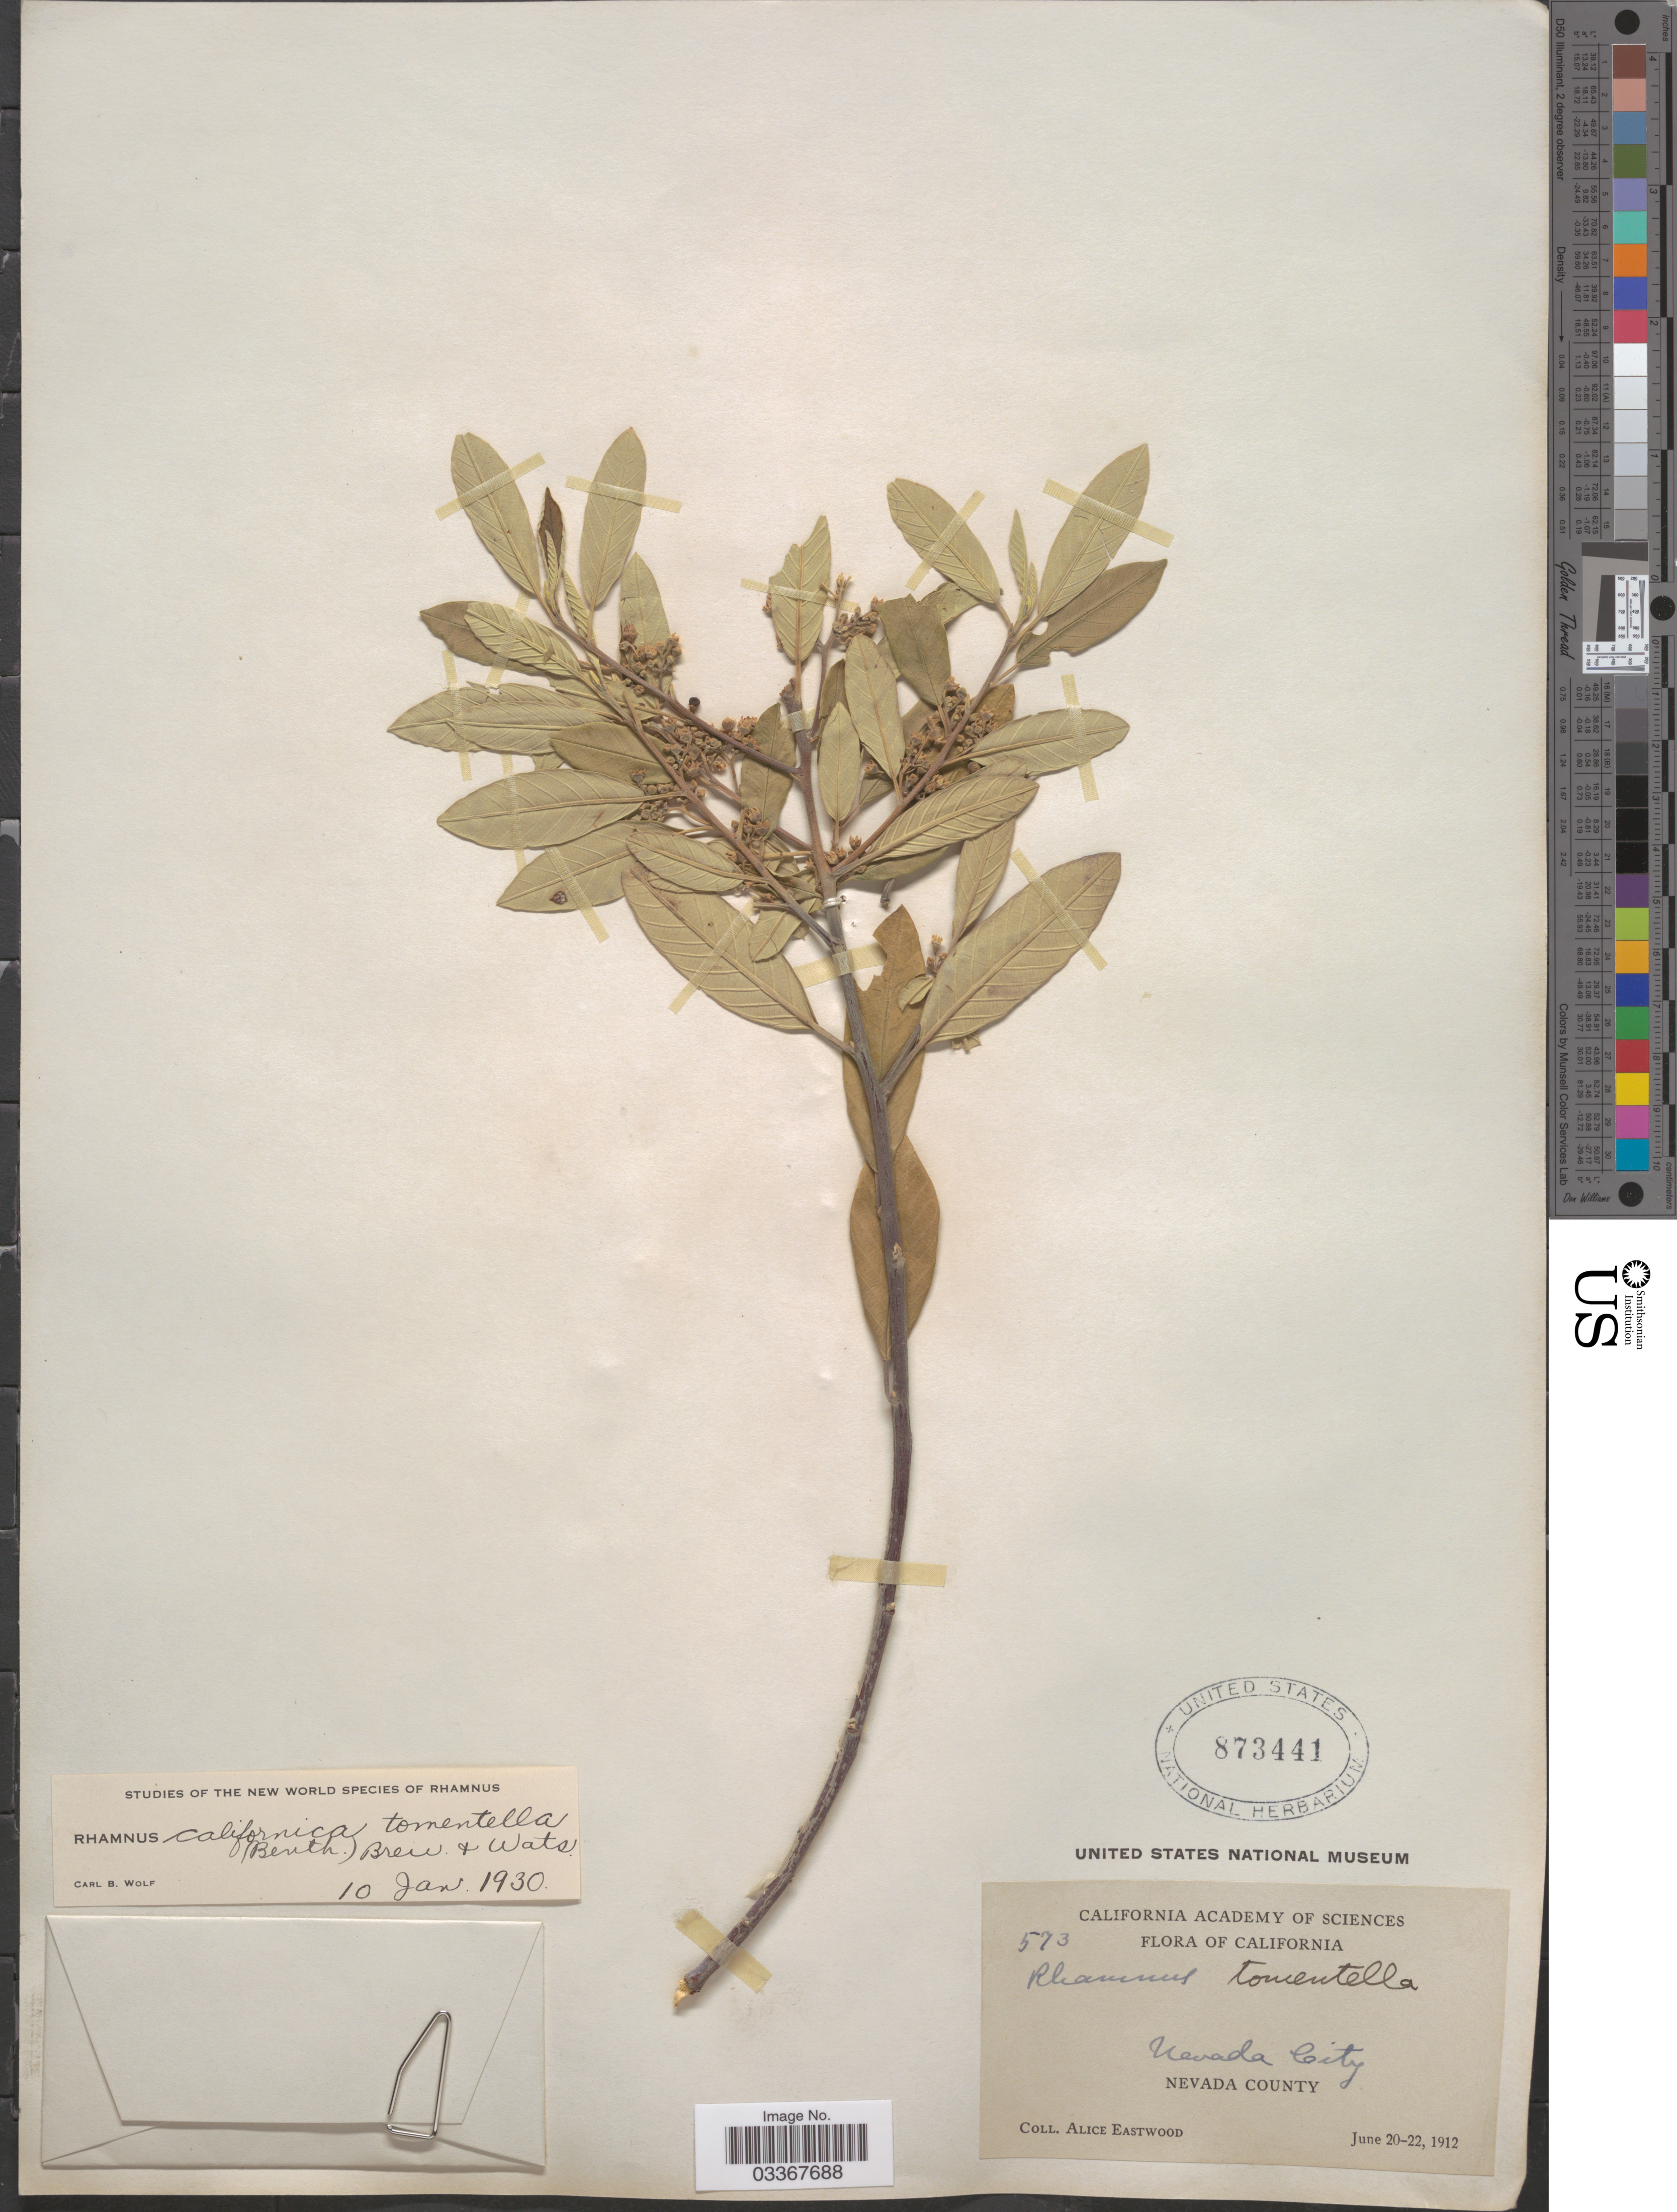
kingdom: Plantae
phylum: Tracheophyta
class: Magnoliopsida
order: Rosales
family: Rhamnaceae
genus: Frangula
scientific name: Frangula californica subsp. tomentella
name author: (Benth.) Kartesz & Gandhi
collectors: A. Eastwood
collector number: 573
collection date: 1912-06-20/1912-06-22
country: United States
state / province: California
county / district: Nevada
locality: Nevada City, Nevada County.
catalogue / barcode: US 873441